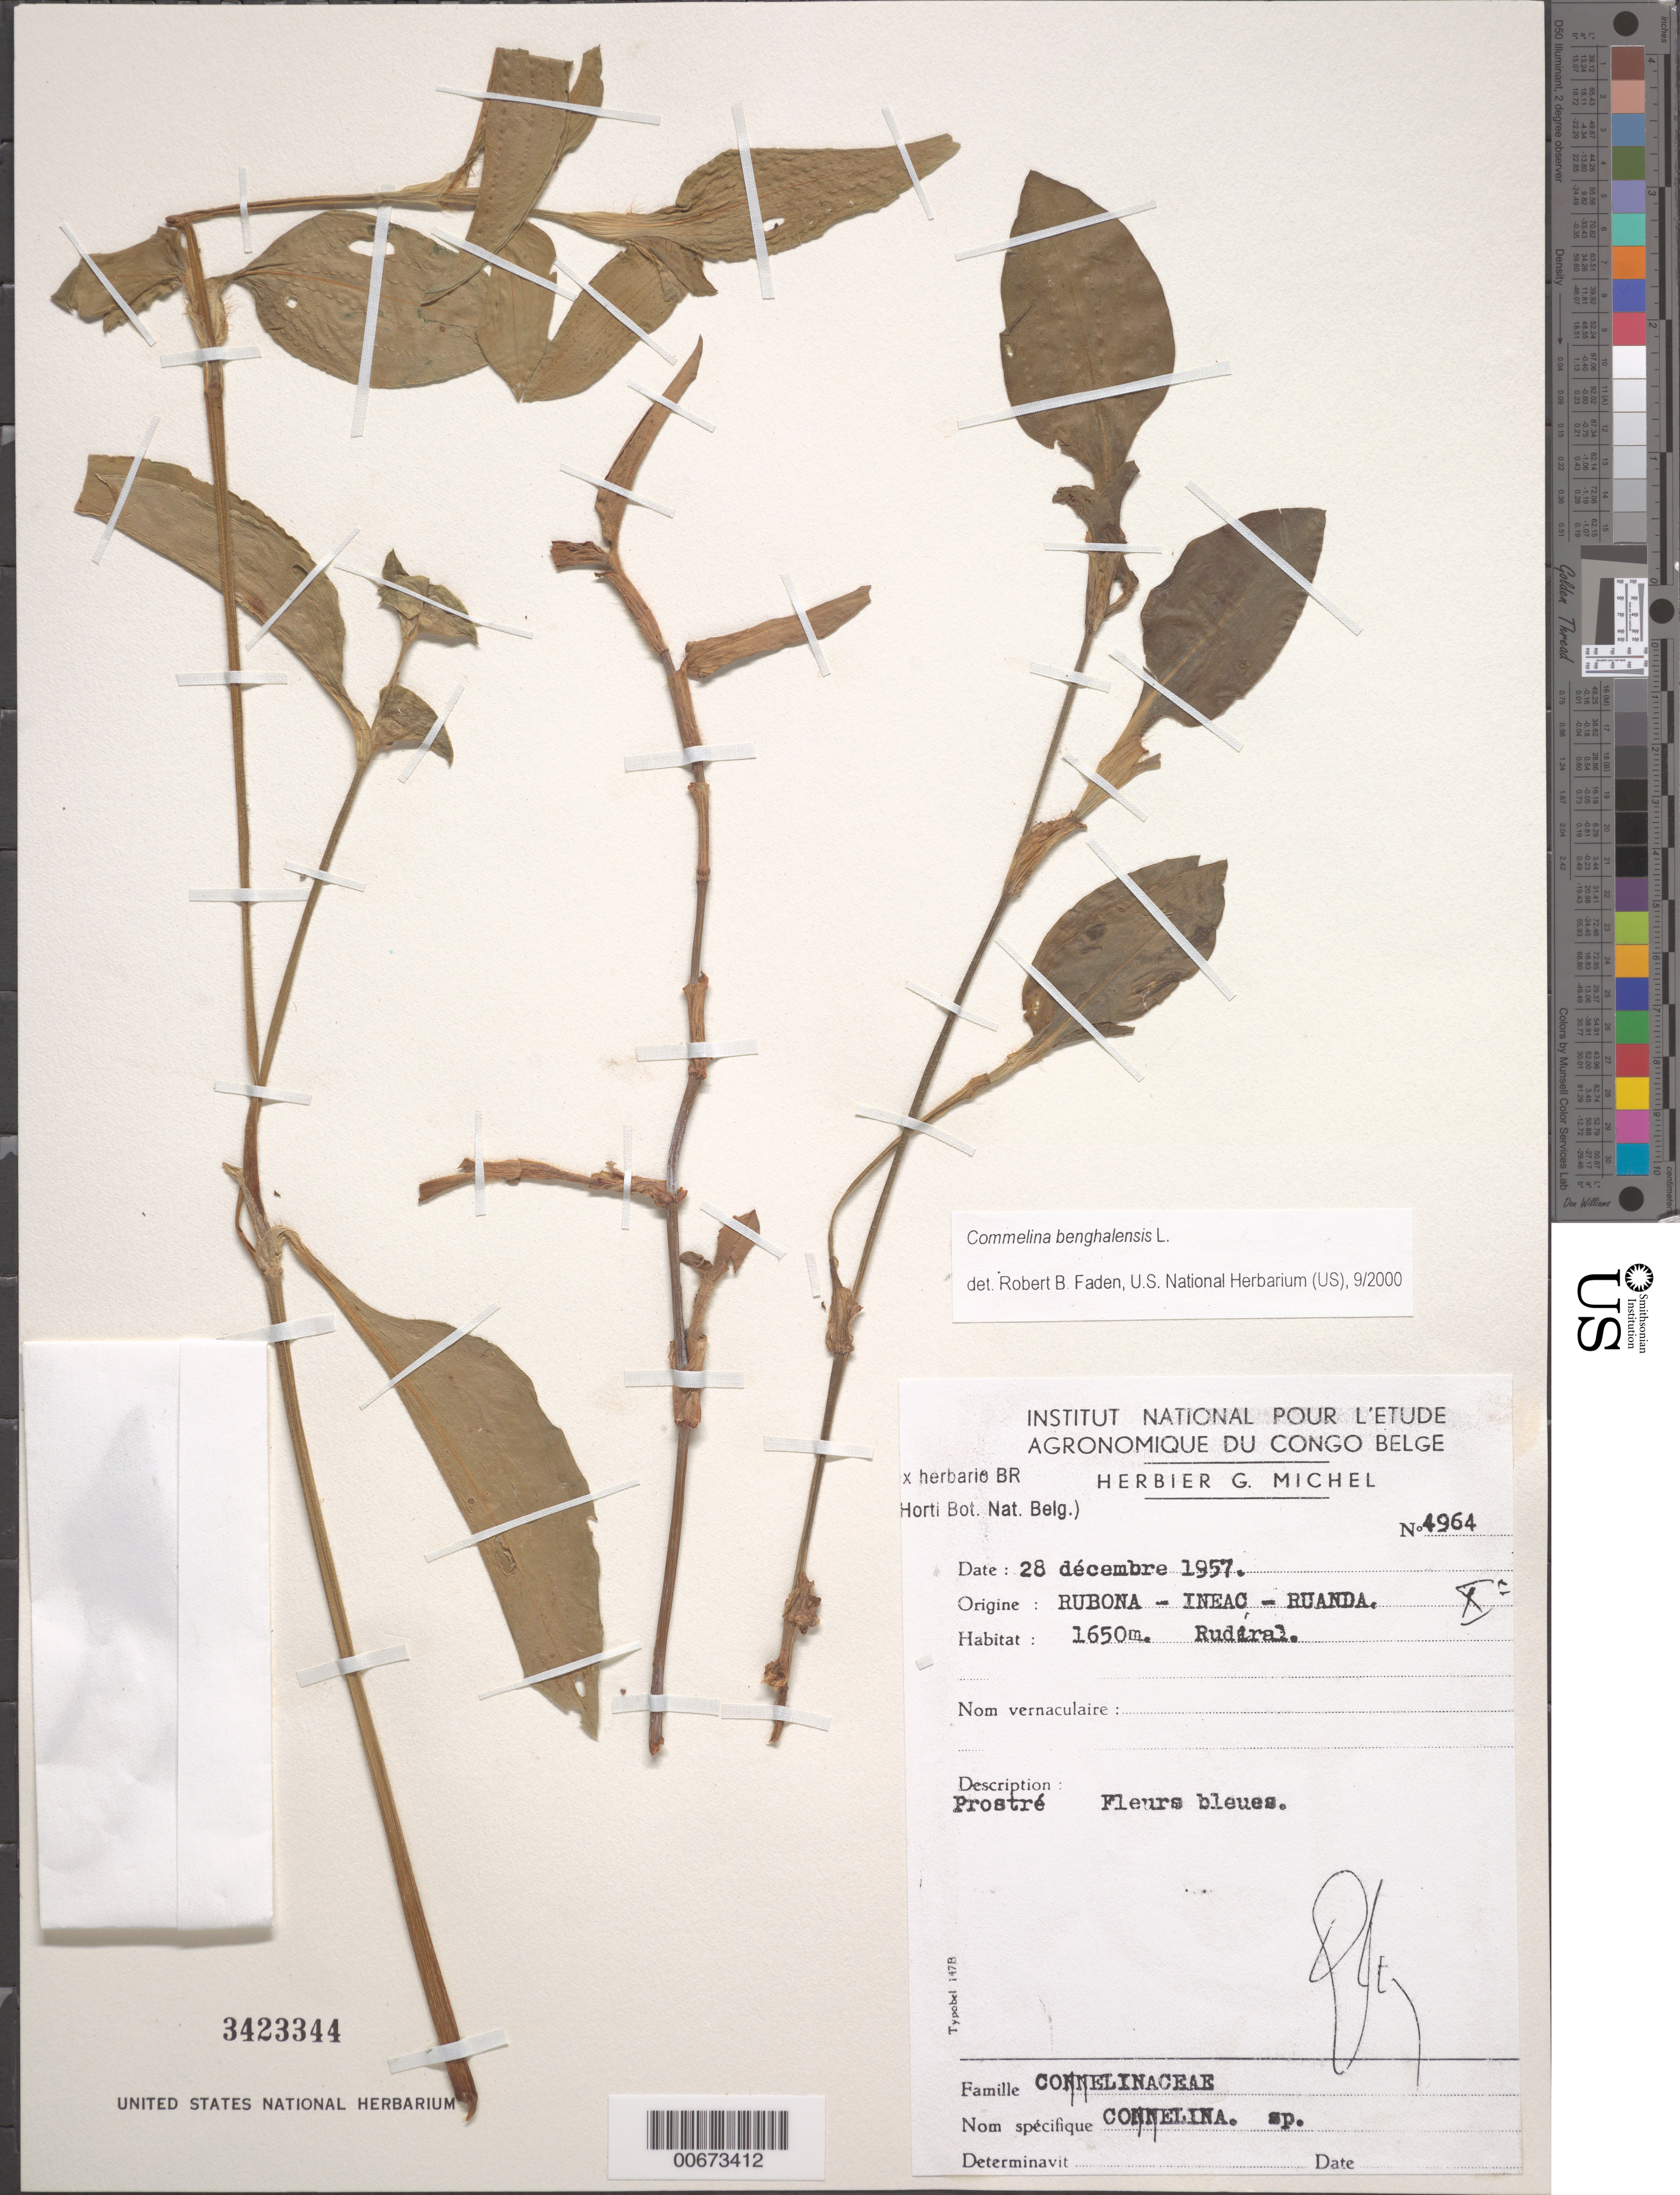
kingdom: Plantae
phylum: Tracheophyta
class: Liliopsida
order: Commelinales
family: Commelinaceae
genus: Commelina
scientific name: Commelina benghalensis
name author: L.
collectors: G. Michel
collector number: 4964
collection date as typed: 28 Dec 1957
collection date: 1957-12-28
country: Rwanda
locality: Rubona - Inec - Ruanda.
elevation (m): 1650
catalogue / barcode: US 3423344